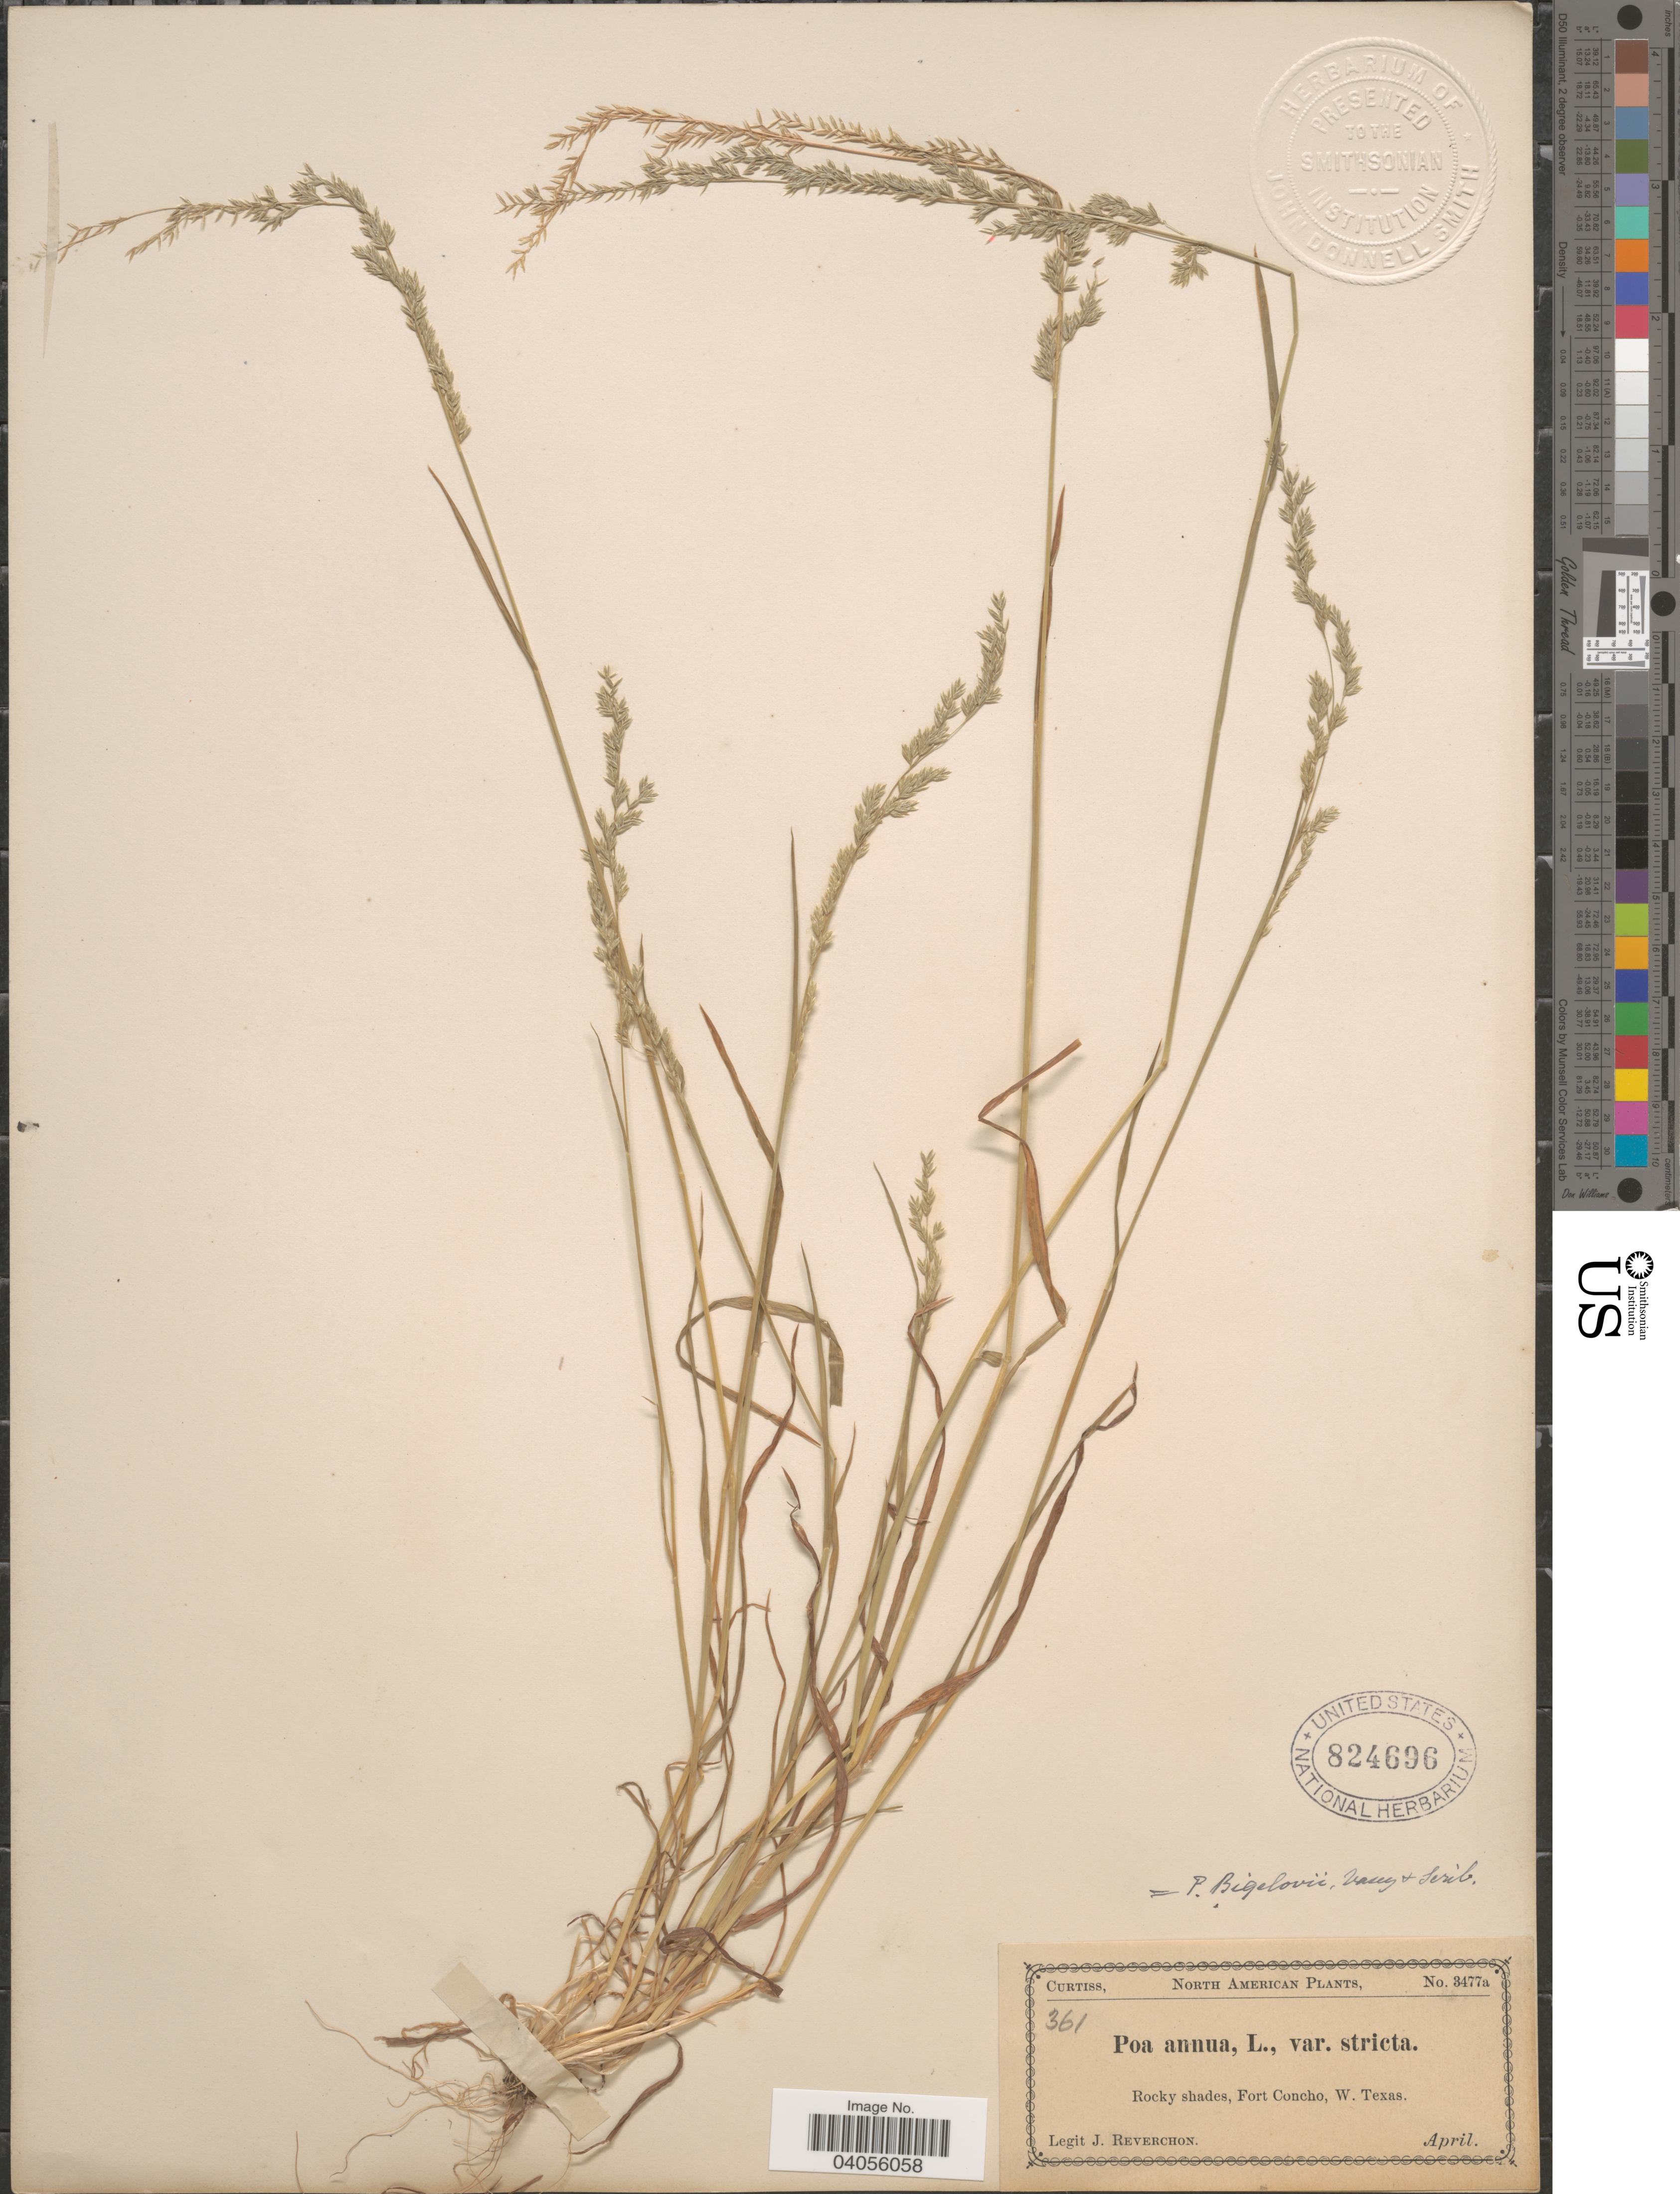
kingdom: Plantae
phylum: Tracheophyta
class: Liliopsida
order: Poales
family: Poaceae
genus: Poa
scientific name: Poa bigelovii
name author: Vasey & Scribn.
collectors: J. Reverchon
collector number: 3477a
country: United States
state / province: Texas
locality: Rocky shades, Fort Concho, W. Texas.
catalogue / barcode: US 824696